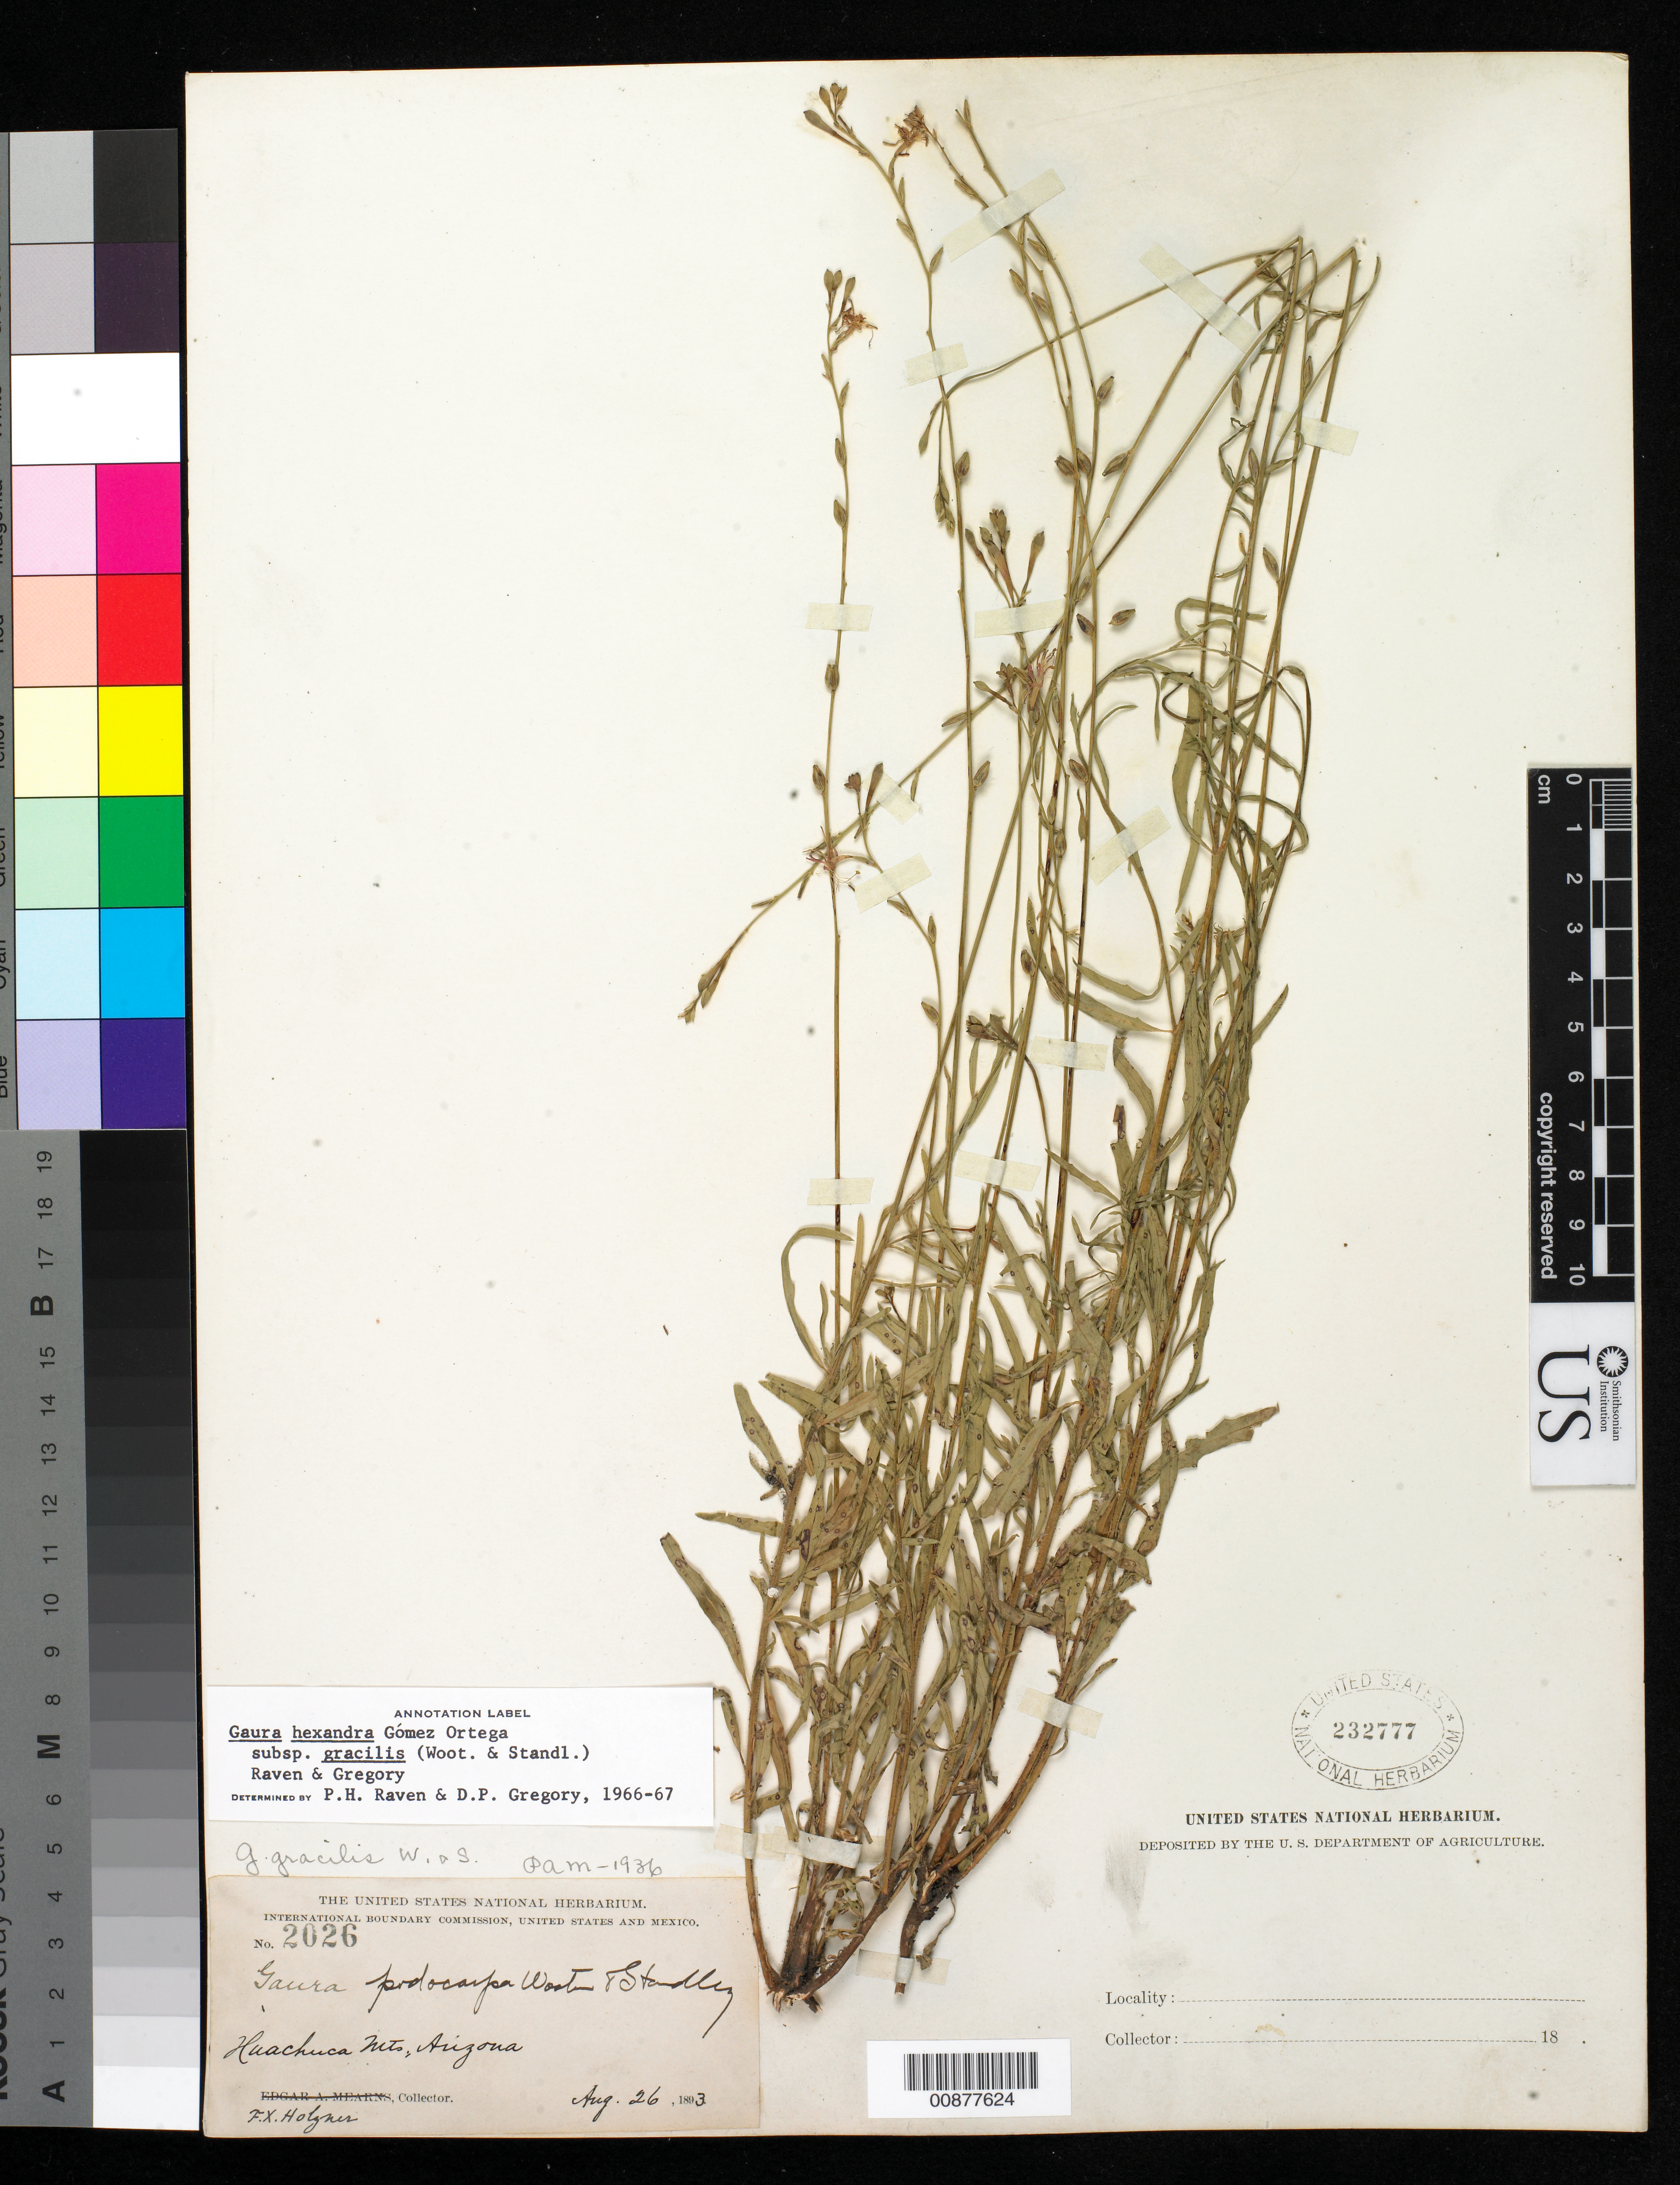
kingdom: Plantae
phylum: Tracheophyta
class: Magnoliopsida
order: Myrtales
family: Onagraceae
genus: Oenothera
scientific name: Oenothera podocarpa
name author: (Wooton & Standl.) Krakos & W.L. Wagner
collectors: F. X. Holzner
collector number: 2026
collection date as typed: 26 Aug 1893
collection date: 1893-08-26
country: United States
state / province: Arizona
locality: Huachuca Mts.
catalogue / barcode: US 232777